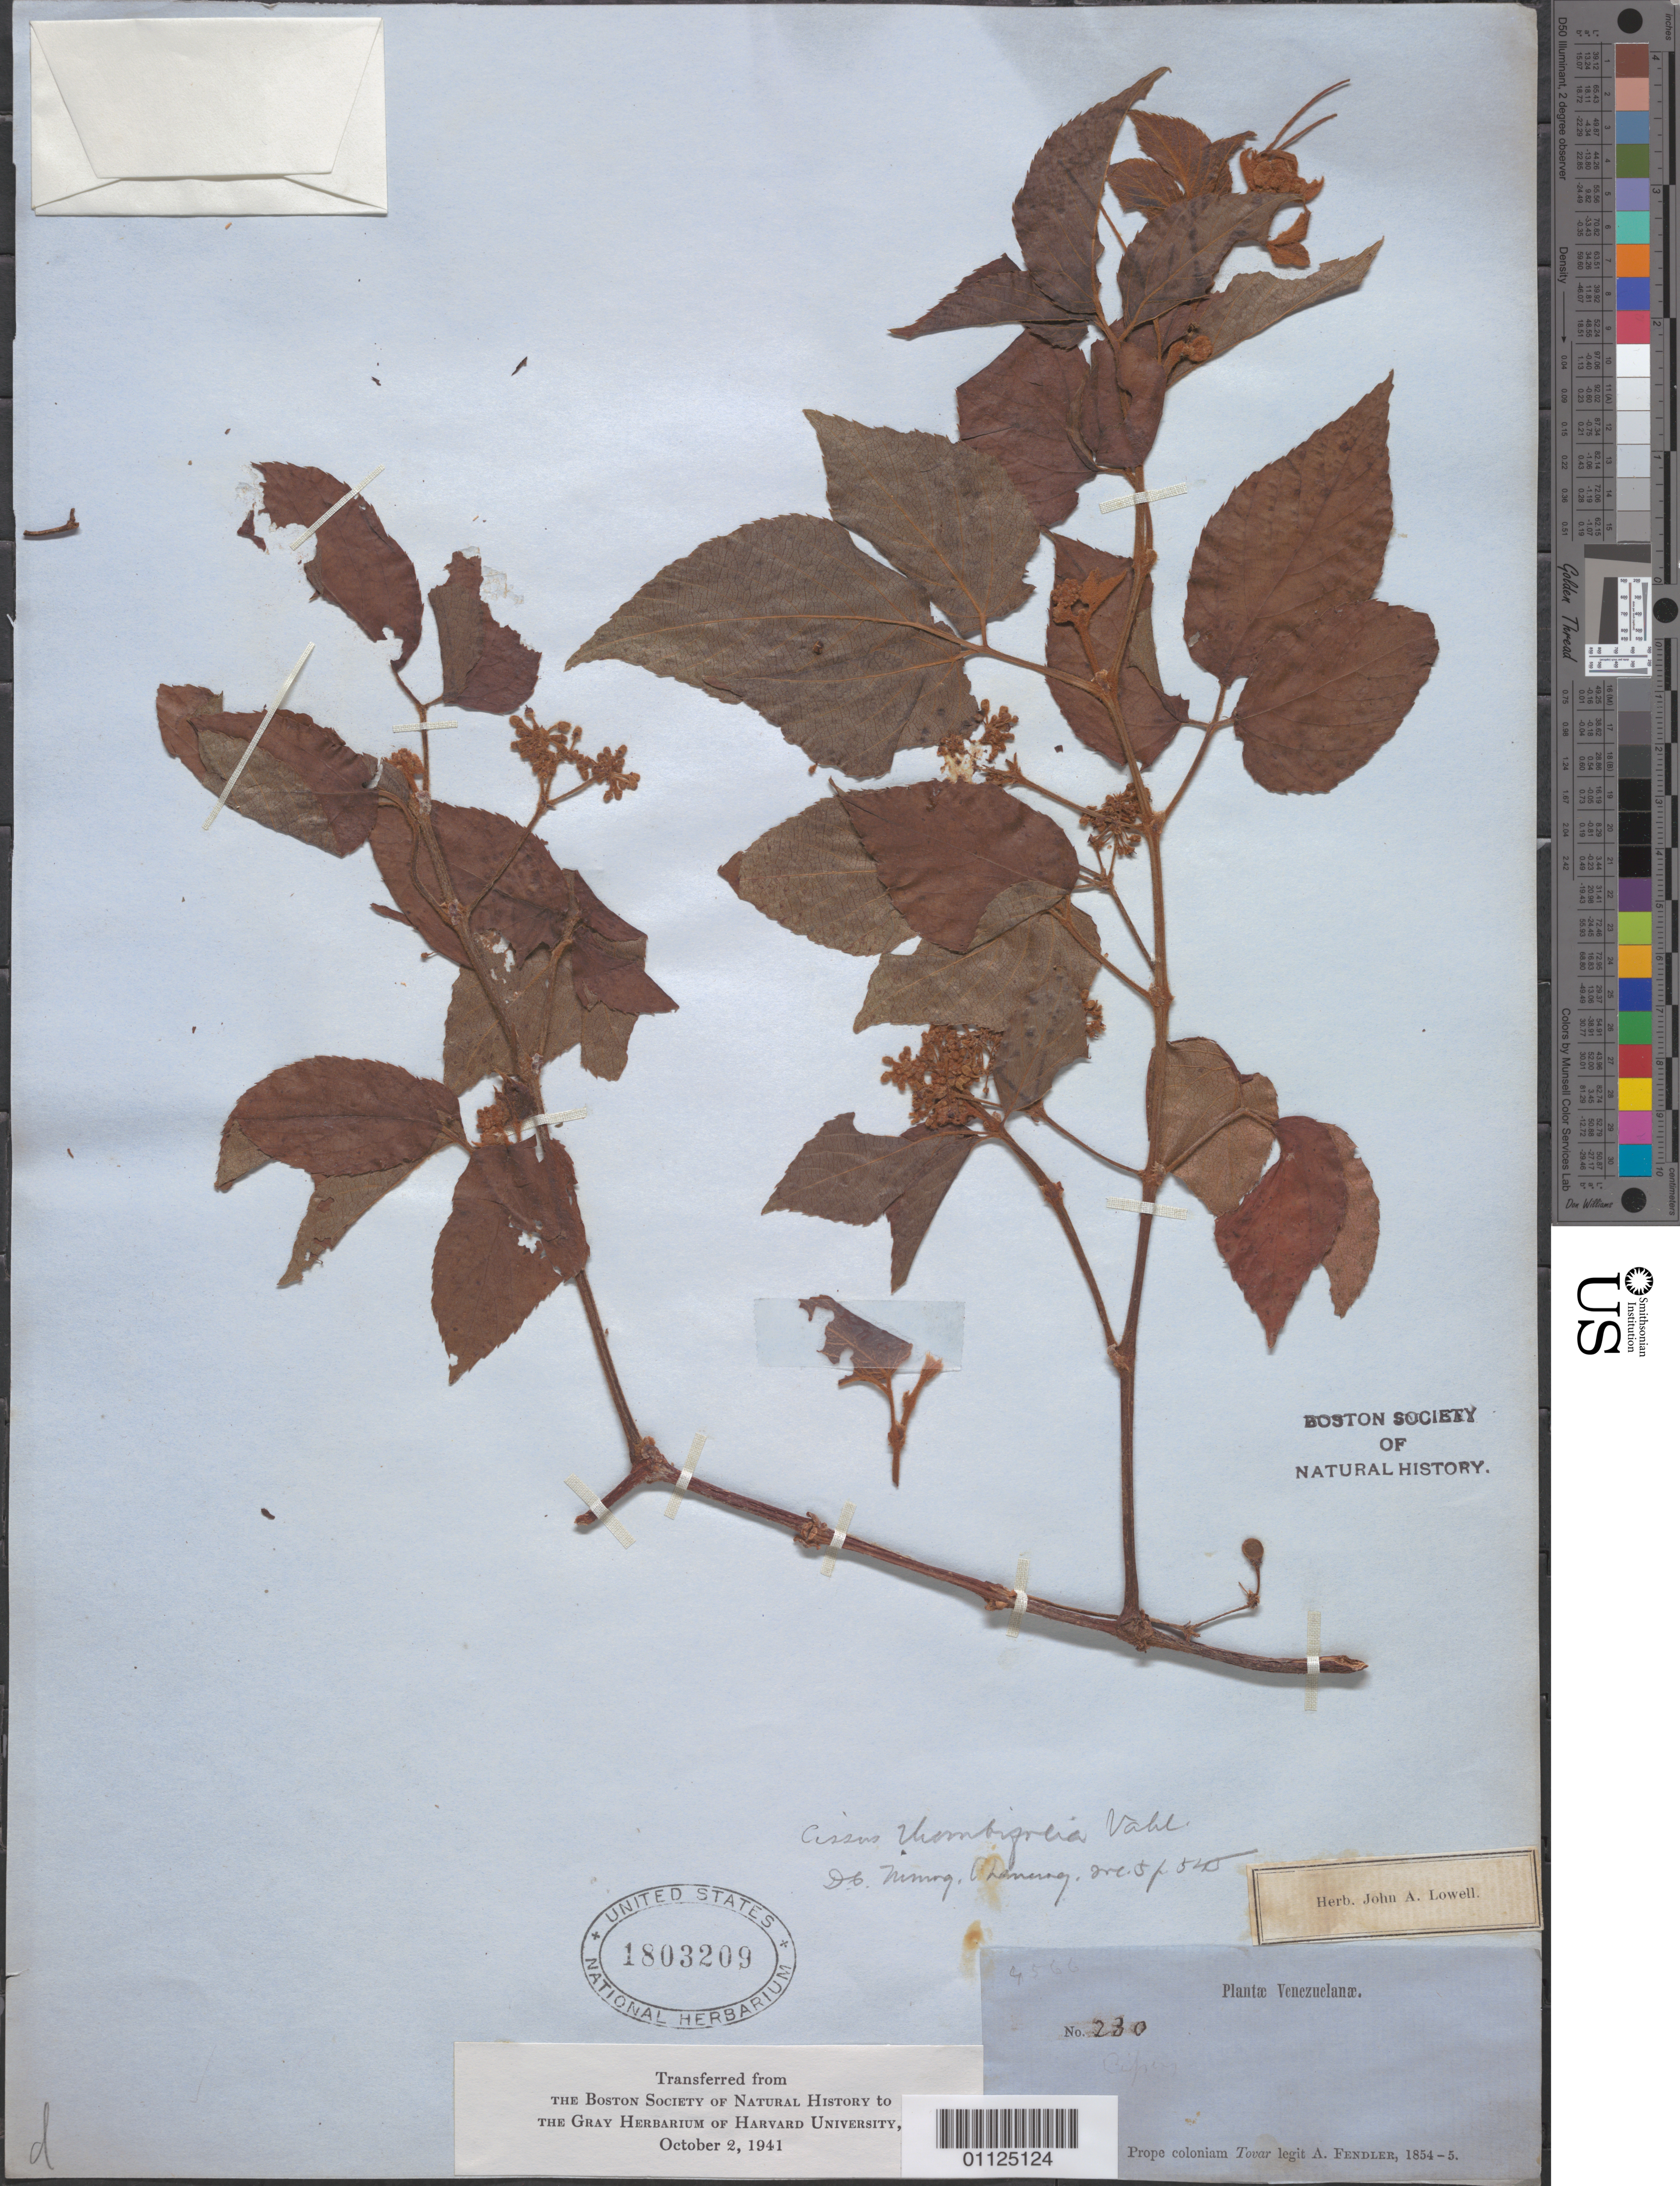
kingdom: Plantae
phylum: Tracheophyta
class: Magnoliopsida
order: Vitales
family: Vitaceae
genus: Cissus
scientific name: Cissus obliqua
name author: Ruiz & Pav.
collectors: A. Fendler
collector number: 230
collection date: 1854/1855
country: Venezuela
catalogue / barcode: US 1803209